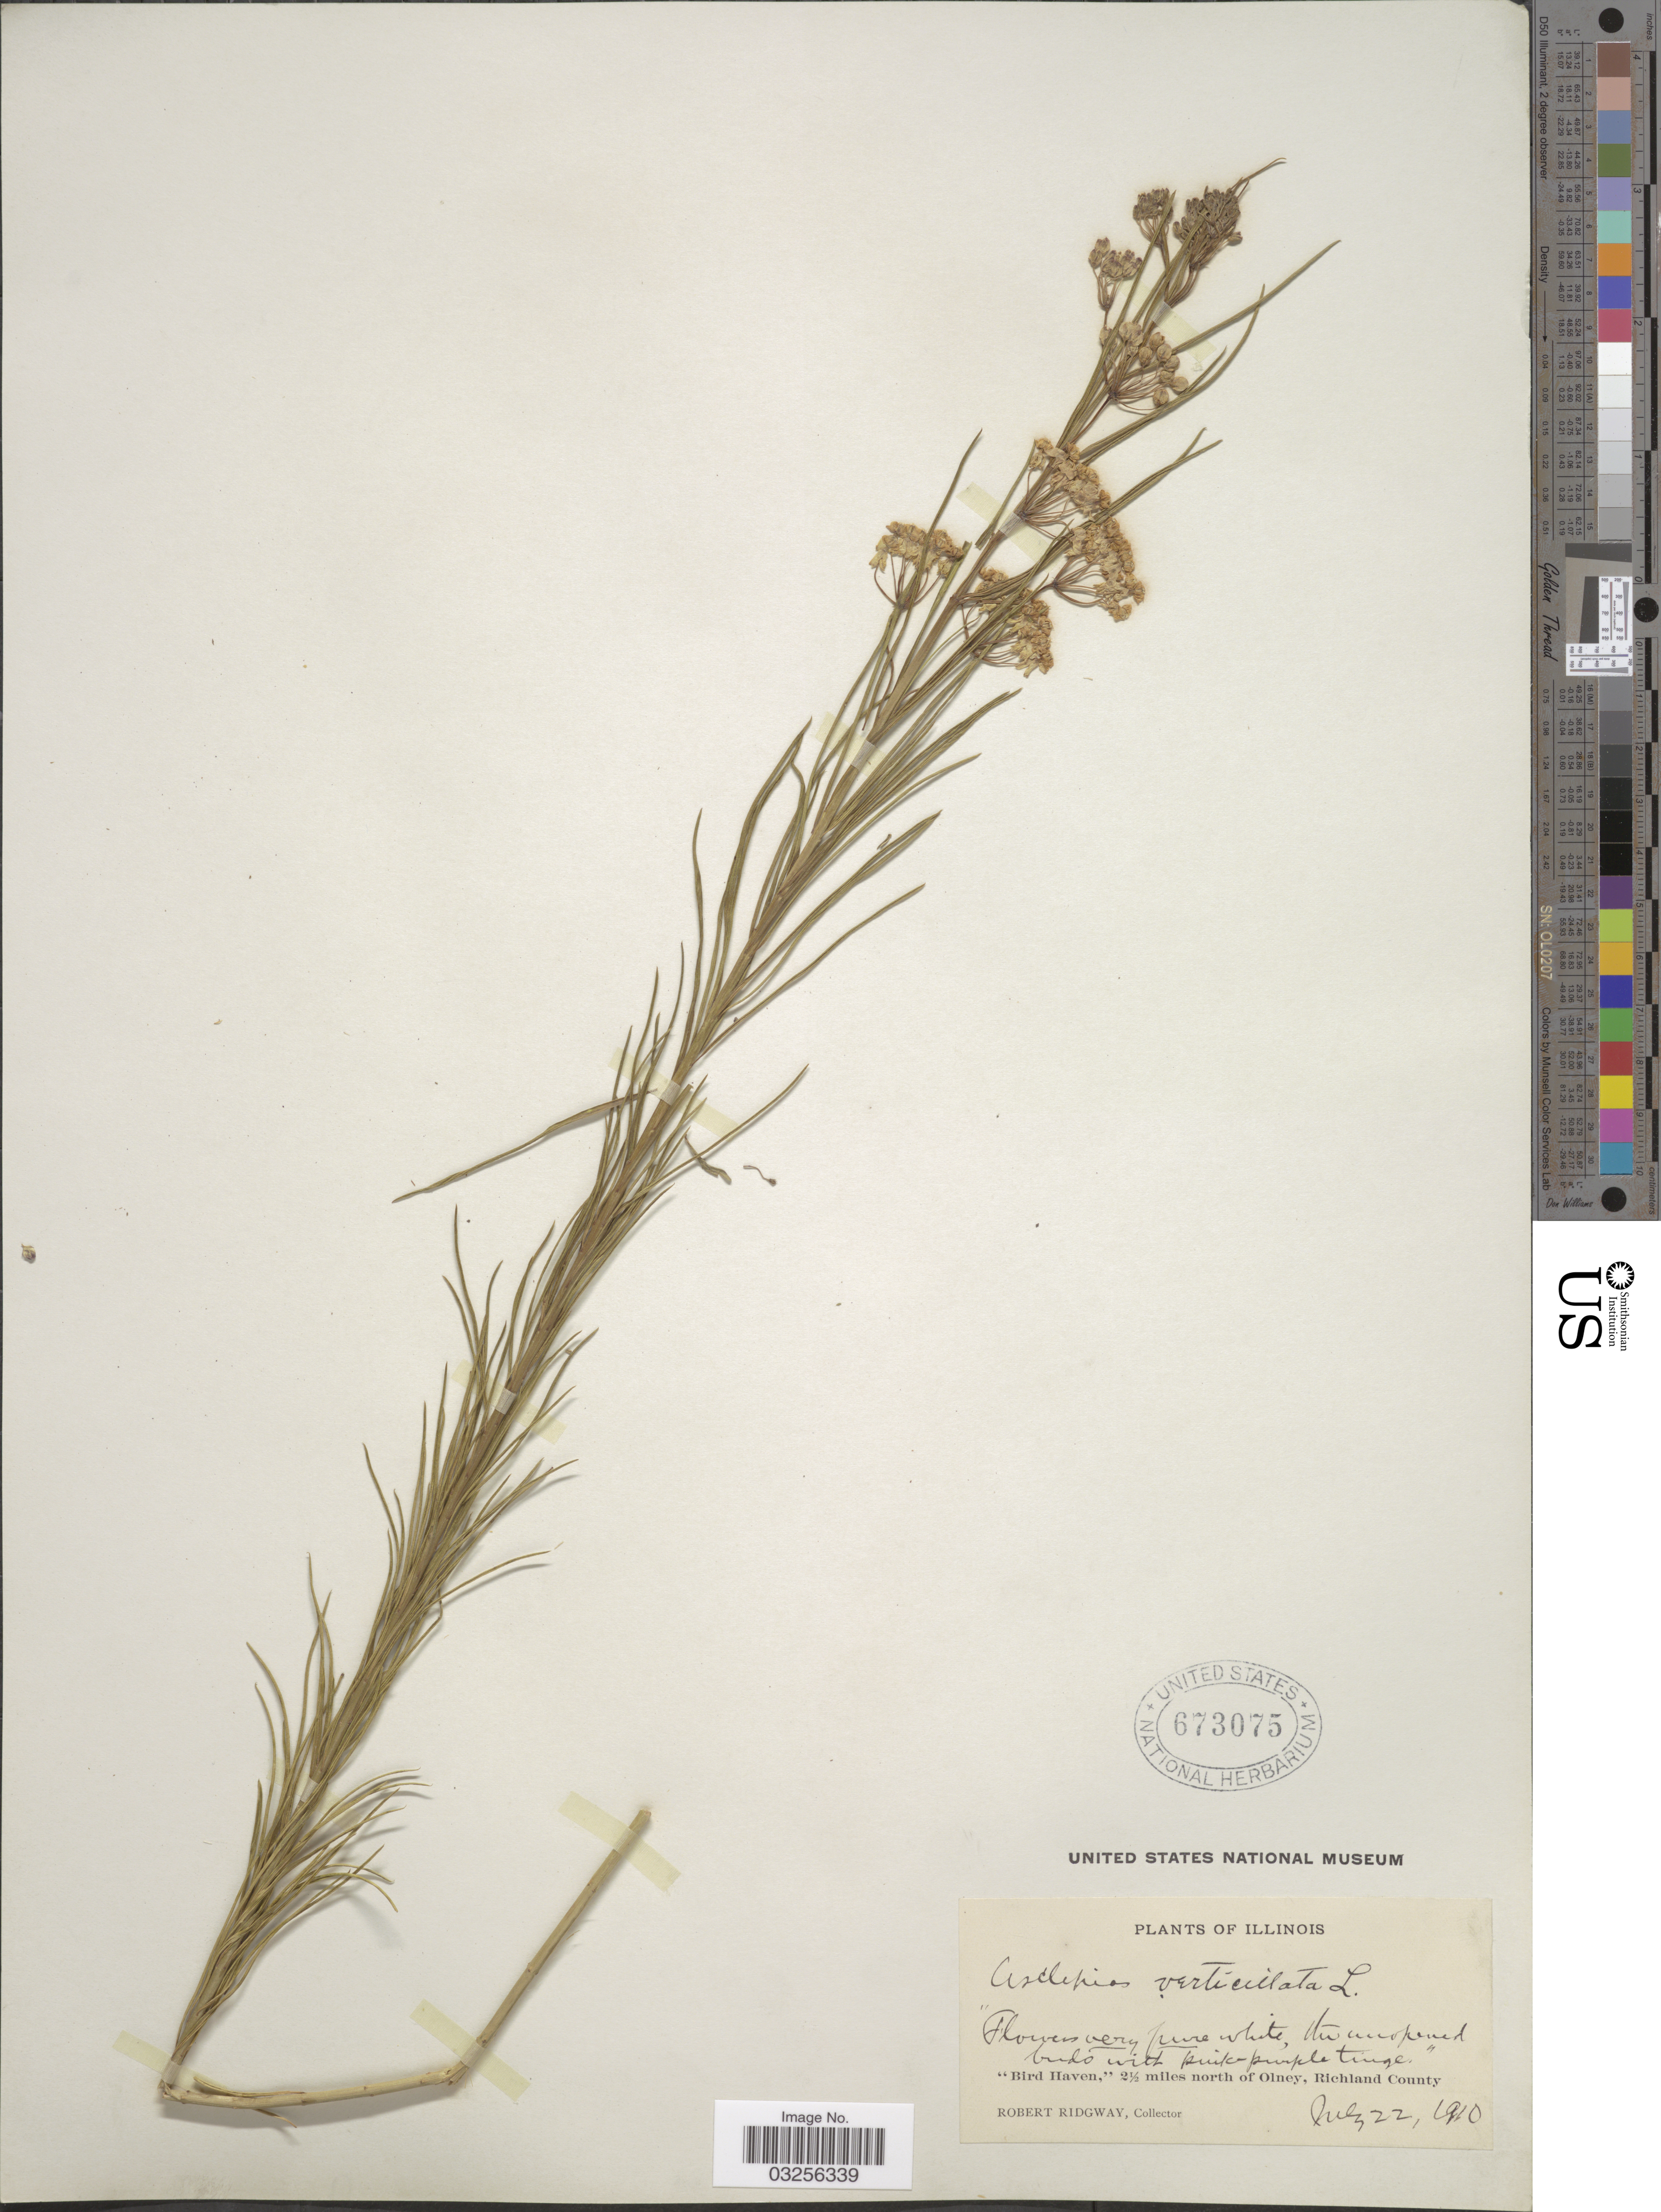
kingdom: Plantae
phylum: Tracheophyta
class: Magnoliopsida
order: Gentianales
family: Apocynaceae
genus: Asclepias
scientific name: Asclepias verticillata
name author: L.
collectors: R. Ridgway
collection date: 1910-07-22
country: United States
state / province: Illinois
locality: Bird Haven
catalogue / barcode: US 673075